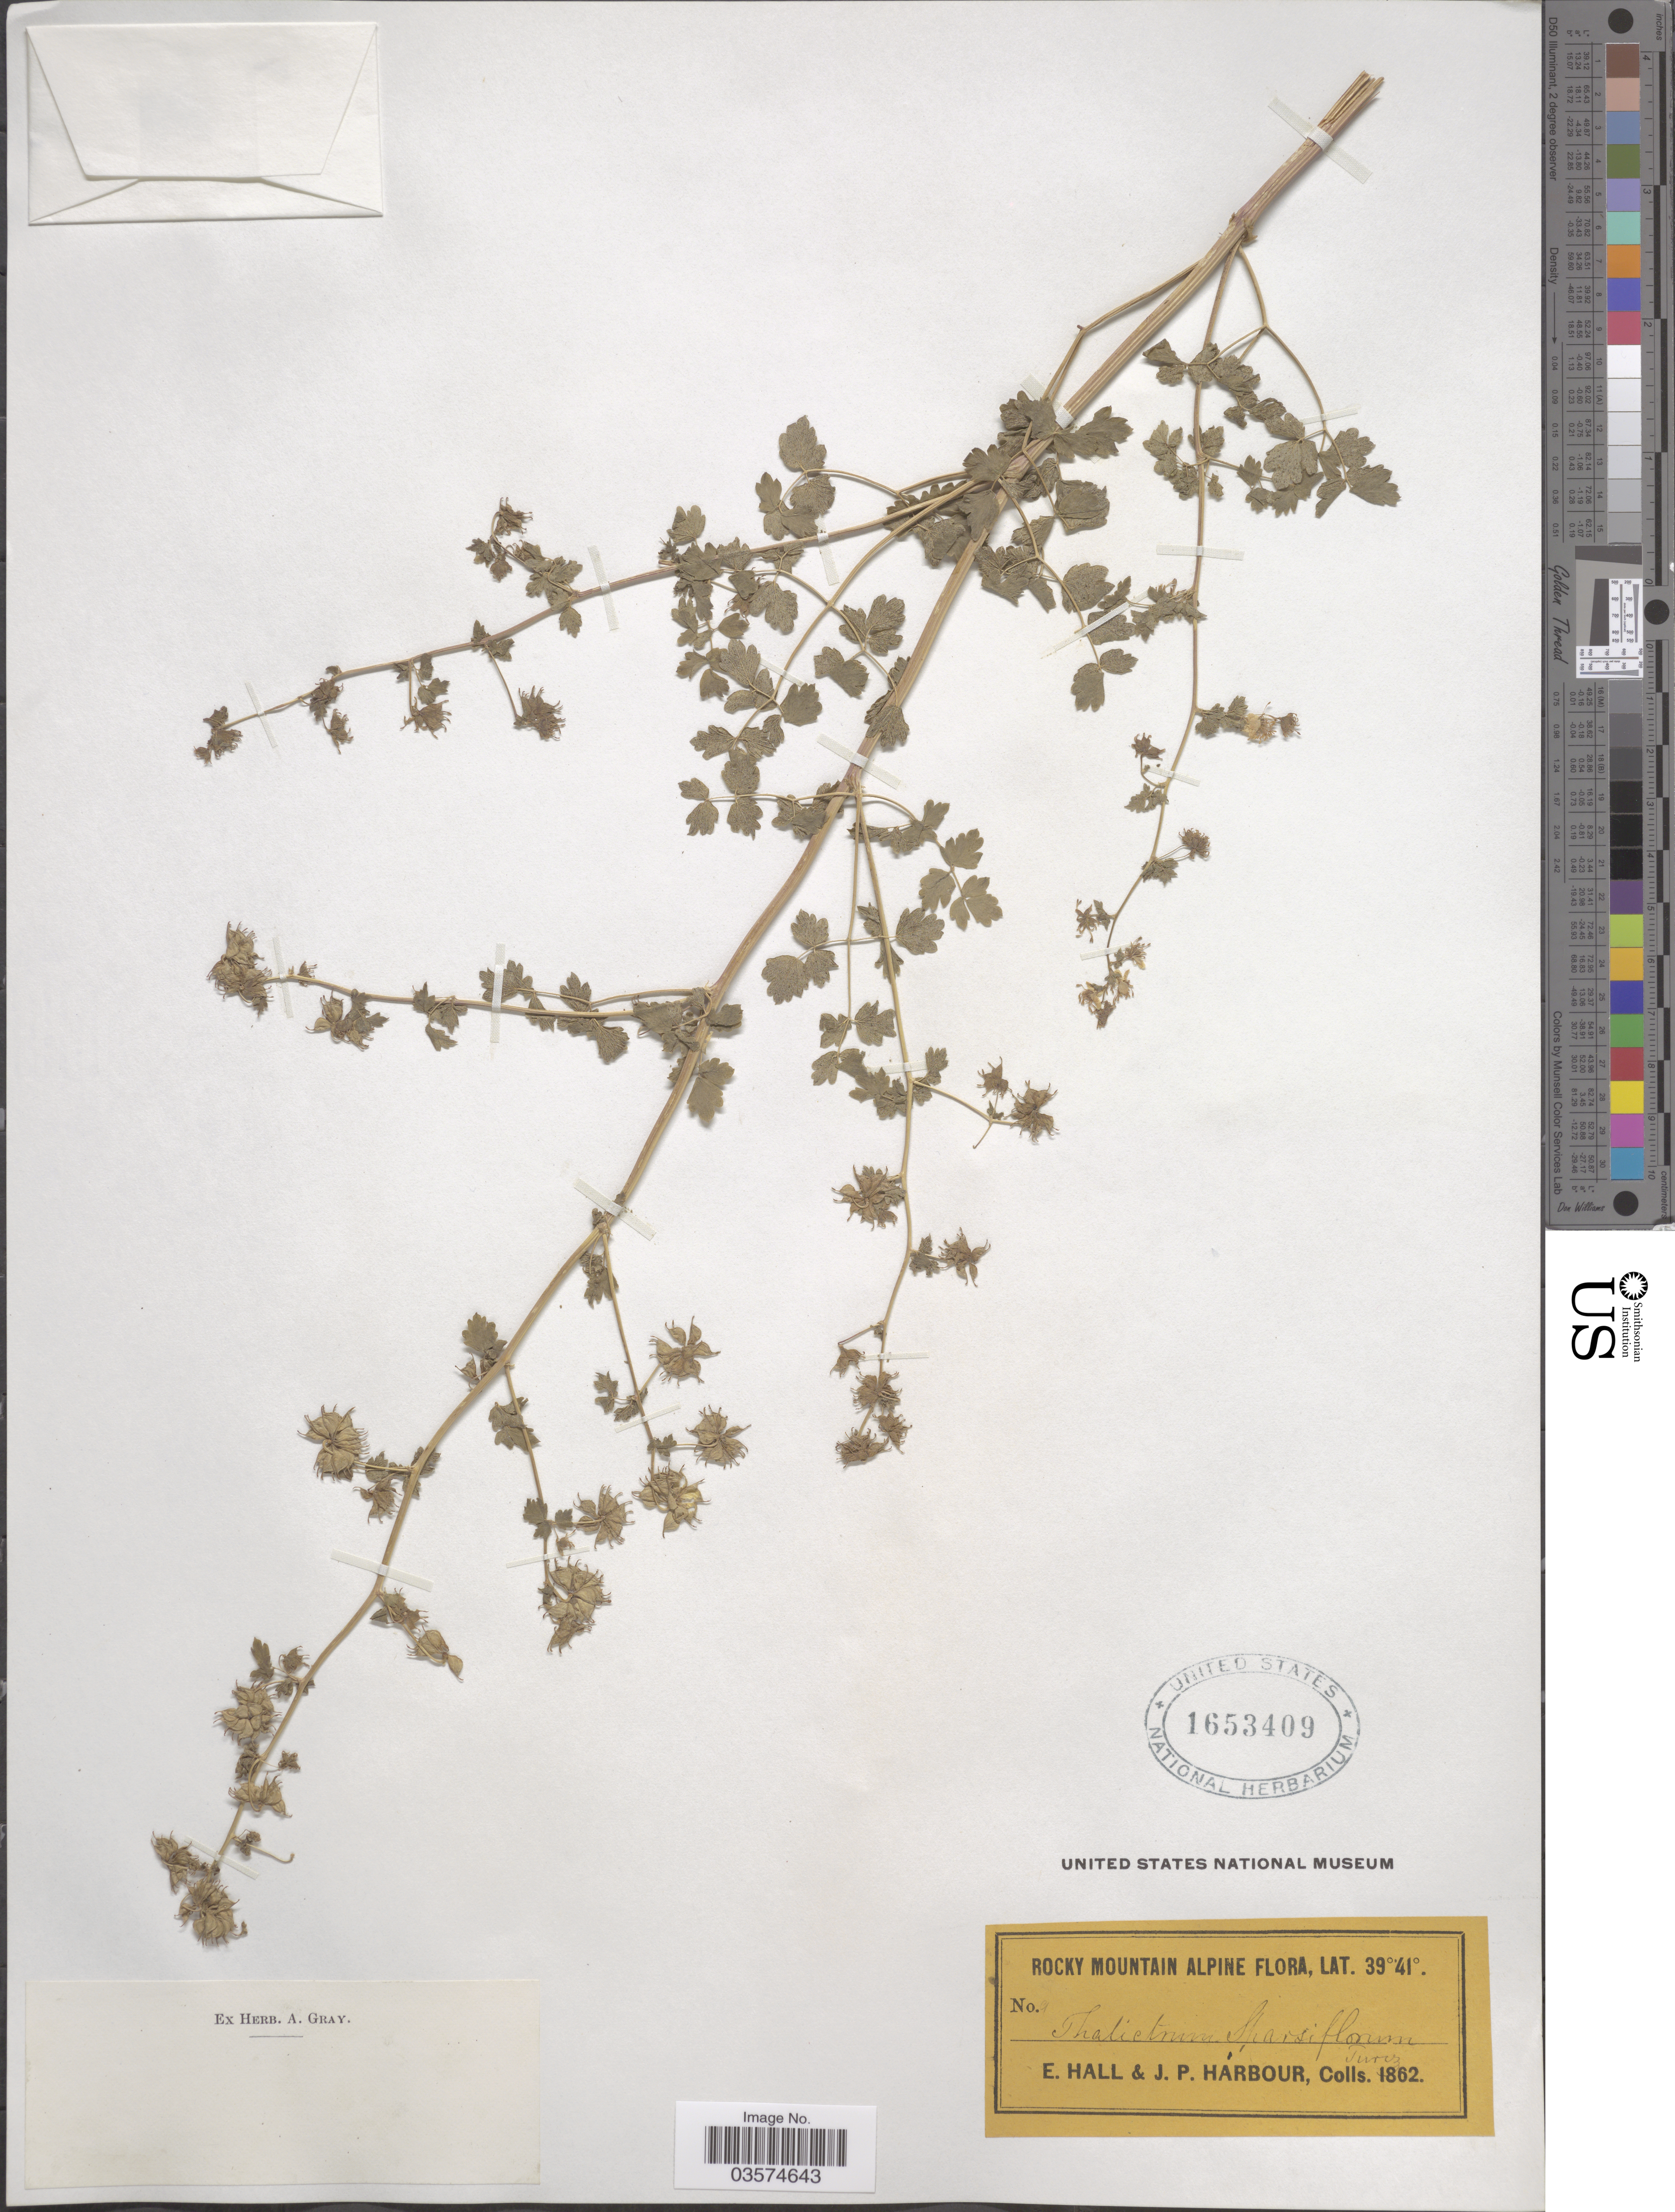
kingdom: Plantae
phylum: Tracheophyta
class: Magnoliopsida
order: Ranunculales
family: Ranunculaceae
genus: Thalictrum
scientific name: Thalictrum sparsiflorum var. saximontanum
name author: B. Boivin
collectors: E. Hall & J. Harbour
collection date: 1862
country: United States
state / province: Colorado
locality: Rocky Mountain Alpine.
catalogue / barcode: US 1653409